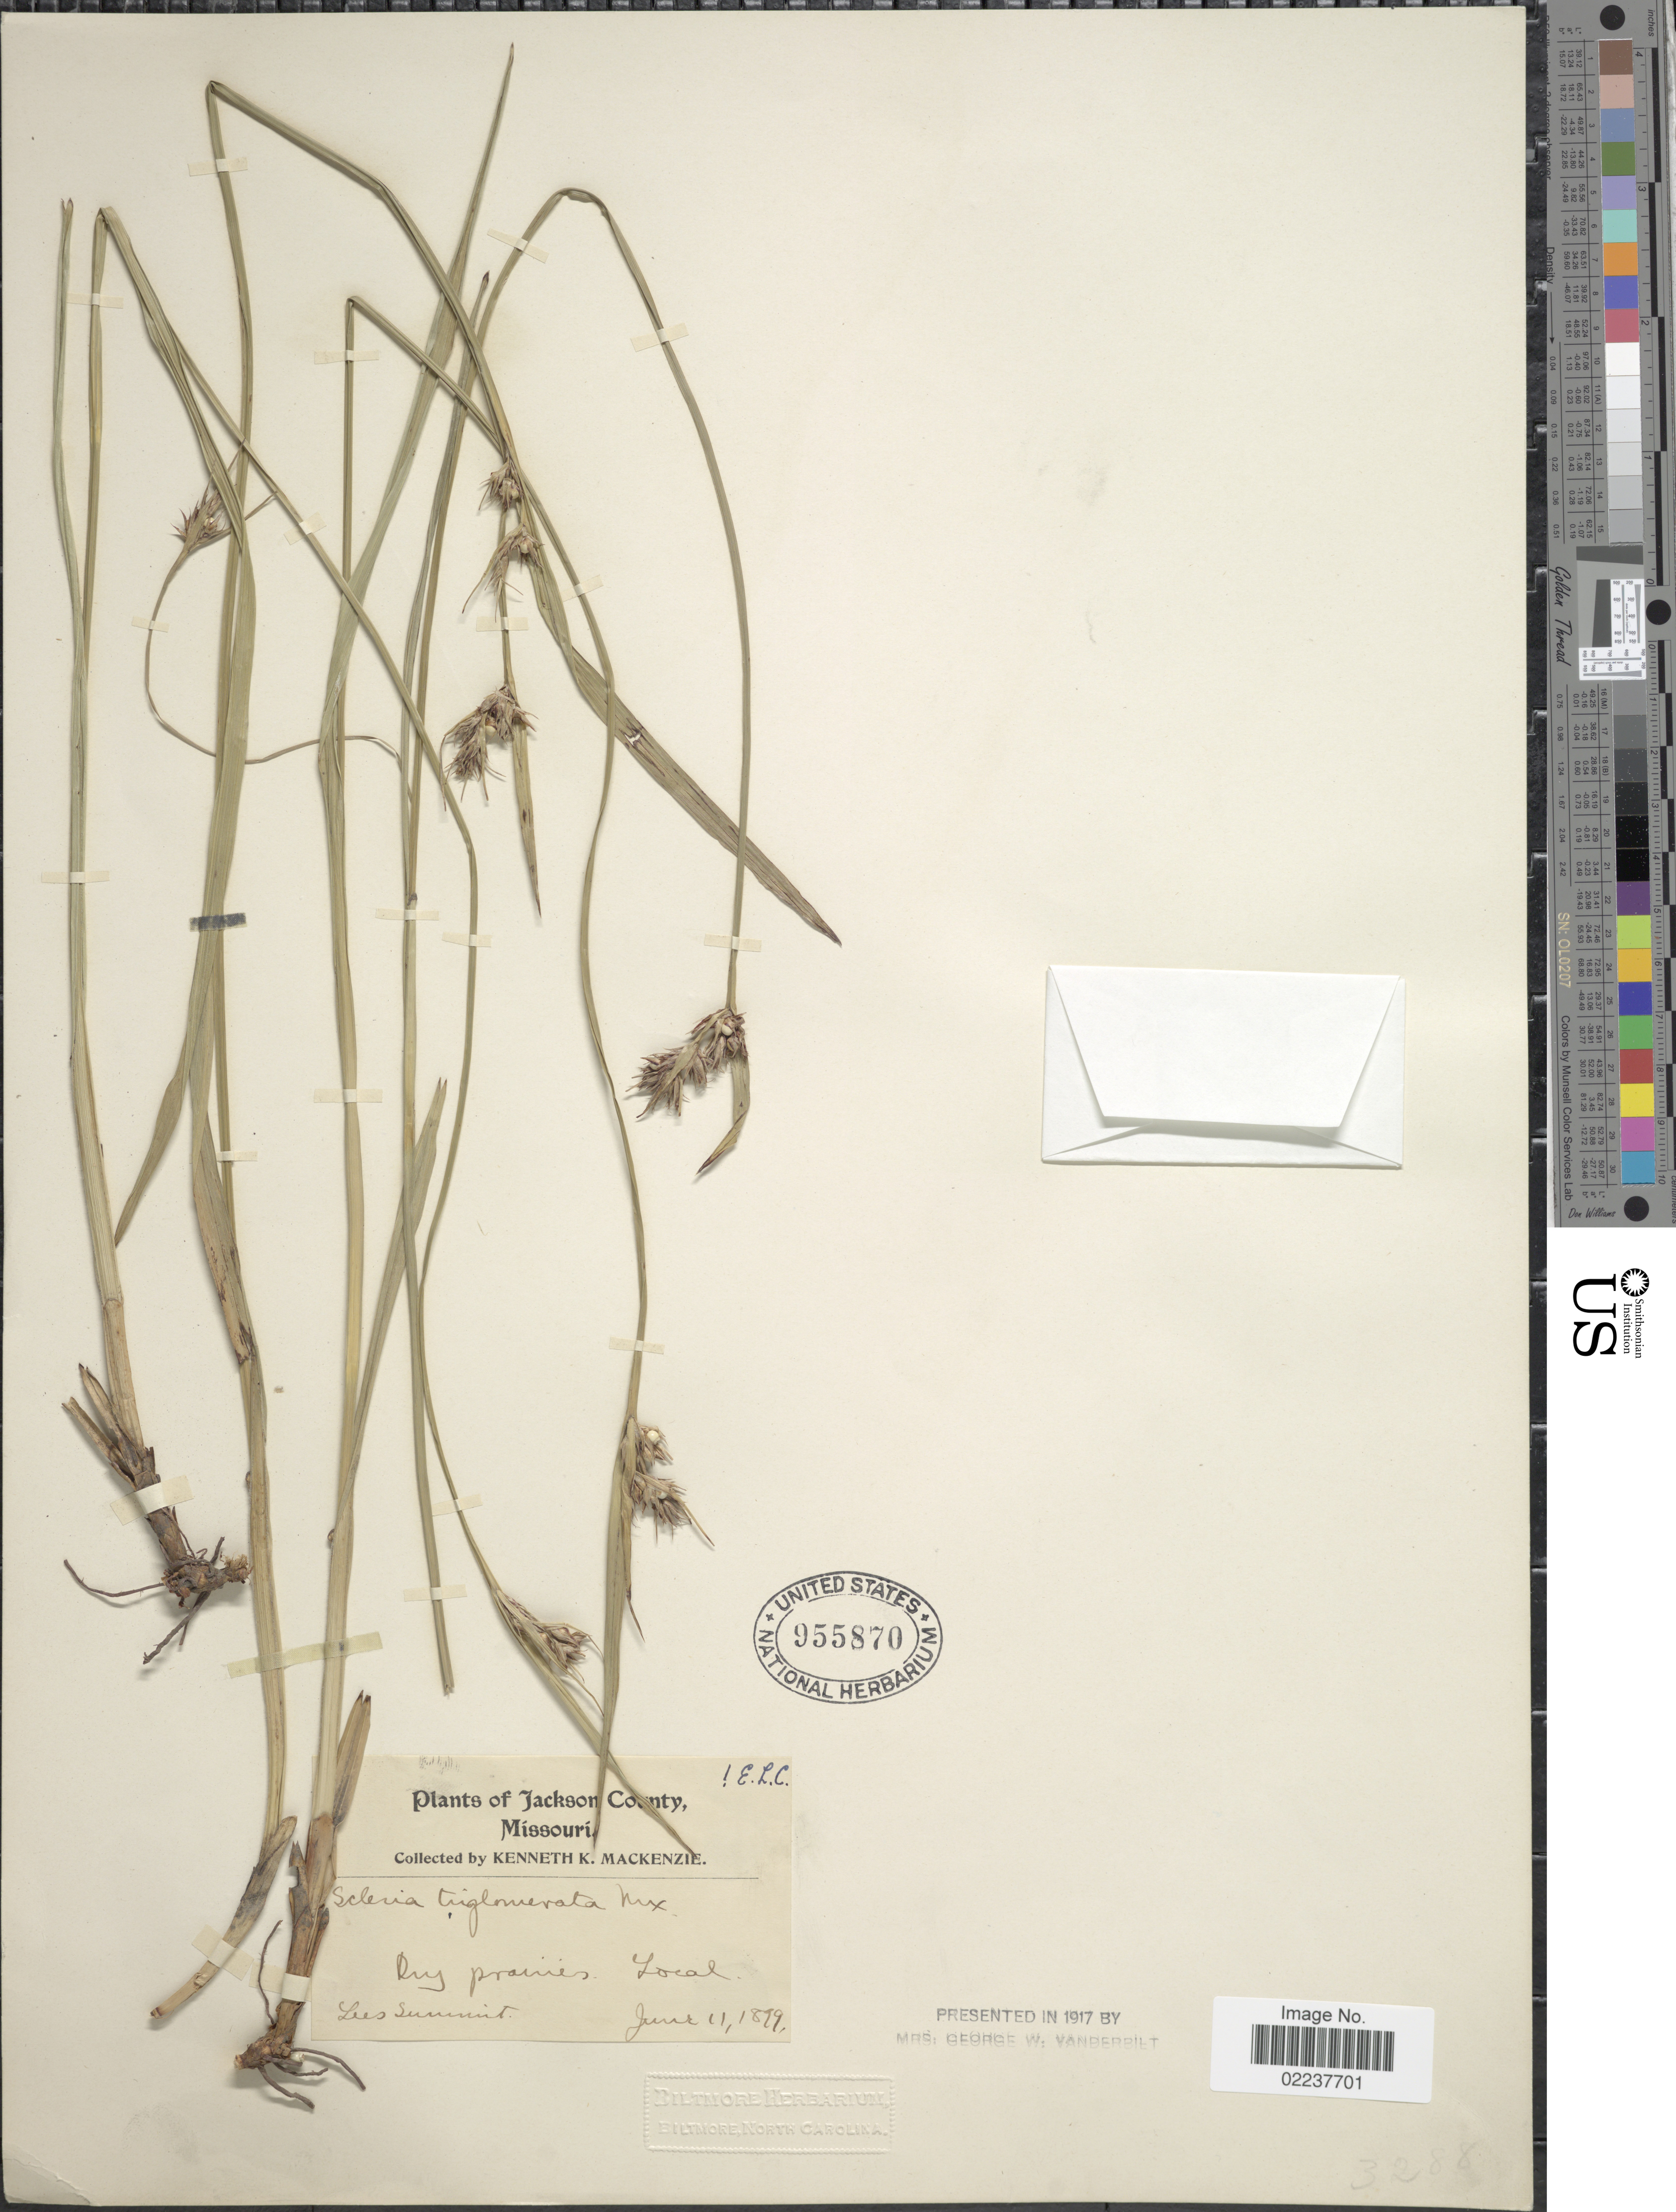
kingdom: Plantae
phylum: Tracheophyta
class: Liliopsida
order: Poales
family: Cyperaceae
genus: Scleria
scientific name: Scleria triglomerata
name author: Michx.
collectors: K. K. Mackenzie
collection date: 1899-06-11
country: United States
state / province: Missouri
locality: Jackson County, Lees Summit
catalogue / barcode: US 955870